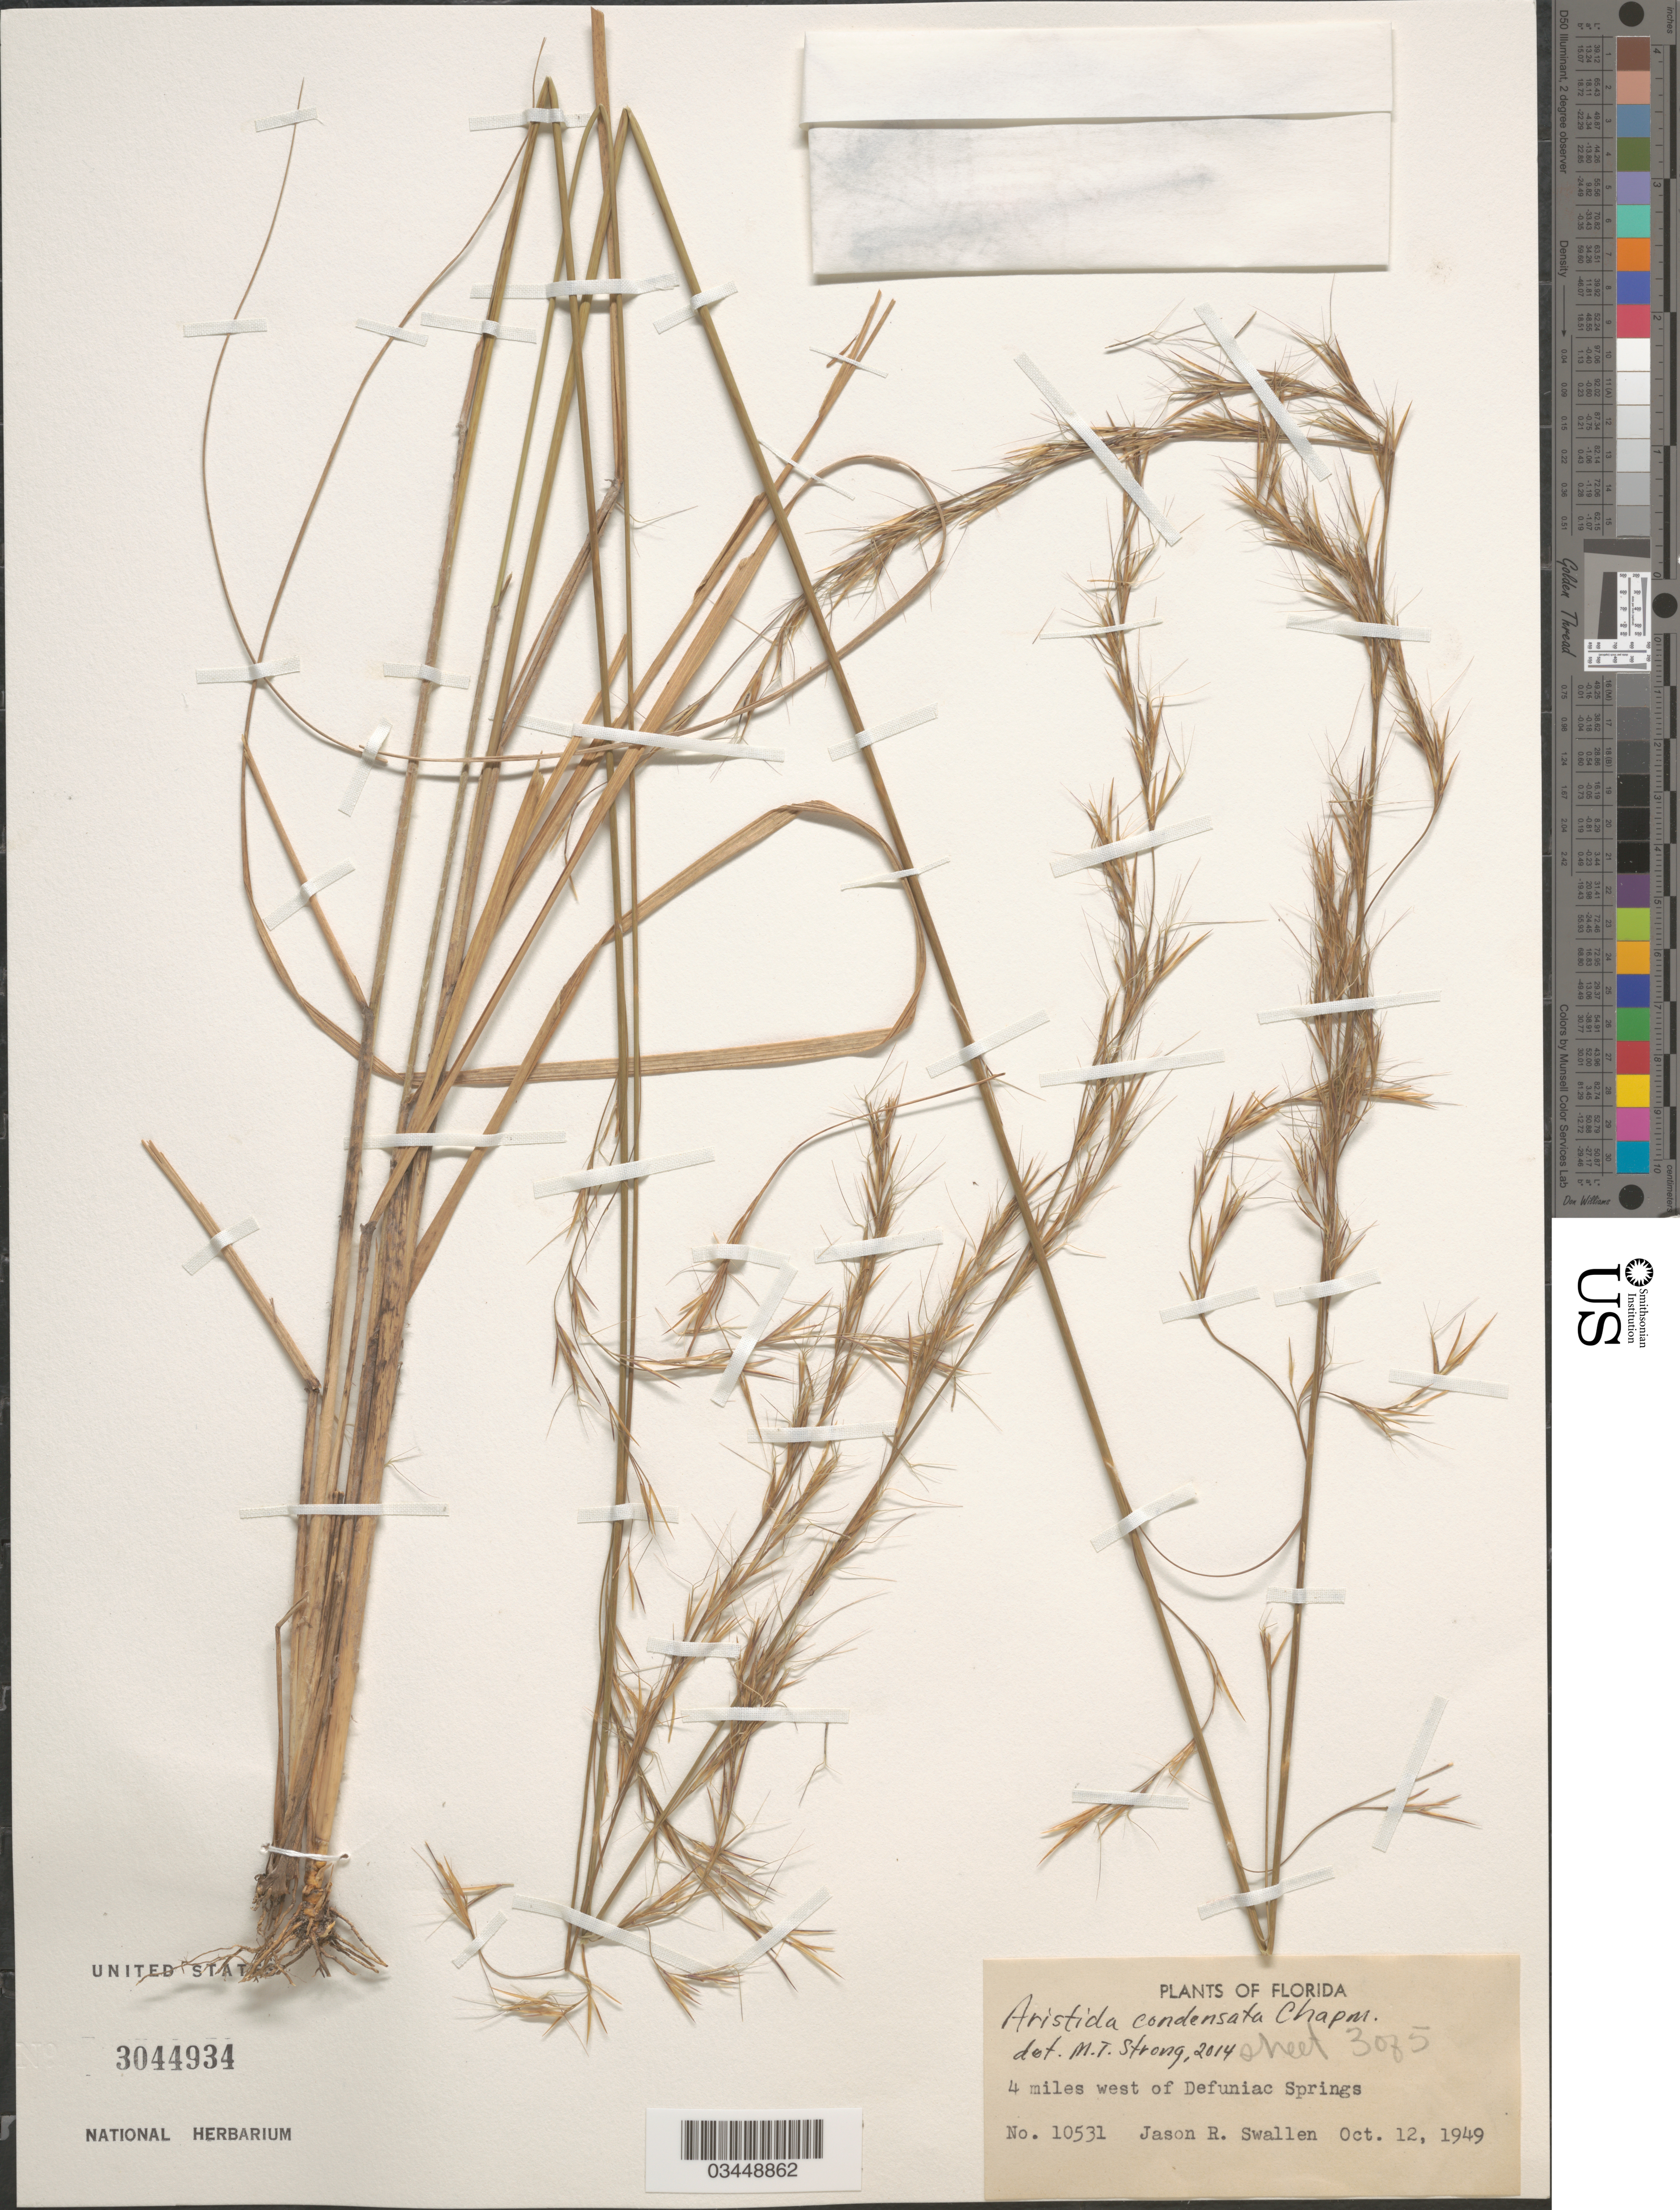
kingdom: Plantae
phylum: Tracheophyta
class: Liliopsida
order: Poales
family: Poaceae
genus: Aristida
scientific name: Aristida condensata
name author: Chapm.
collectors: J. R. Swallen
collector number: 10531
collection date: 1949-10-12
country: United States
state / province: Florida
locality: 4 miles west of Defuniac Springs.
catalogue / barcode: US 3044934